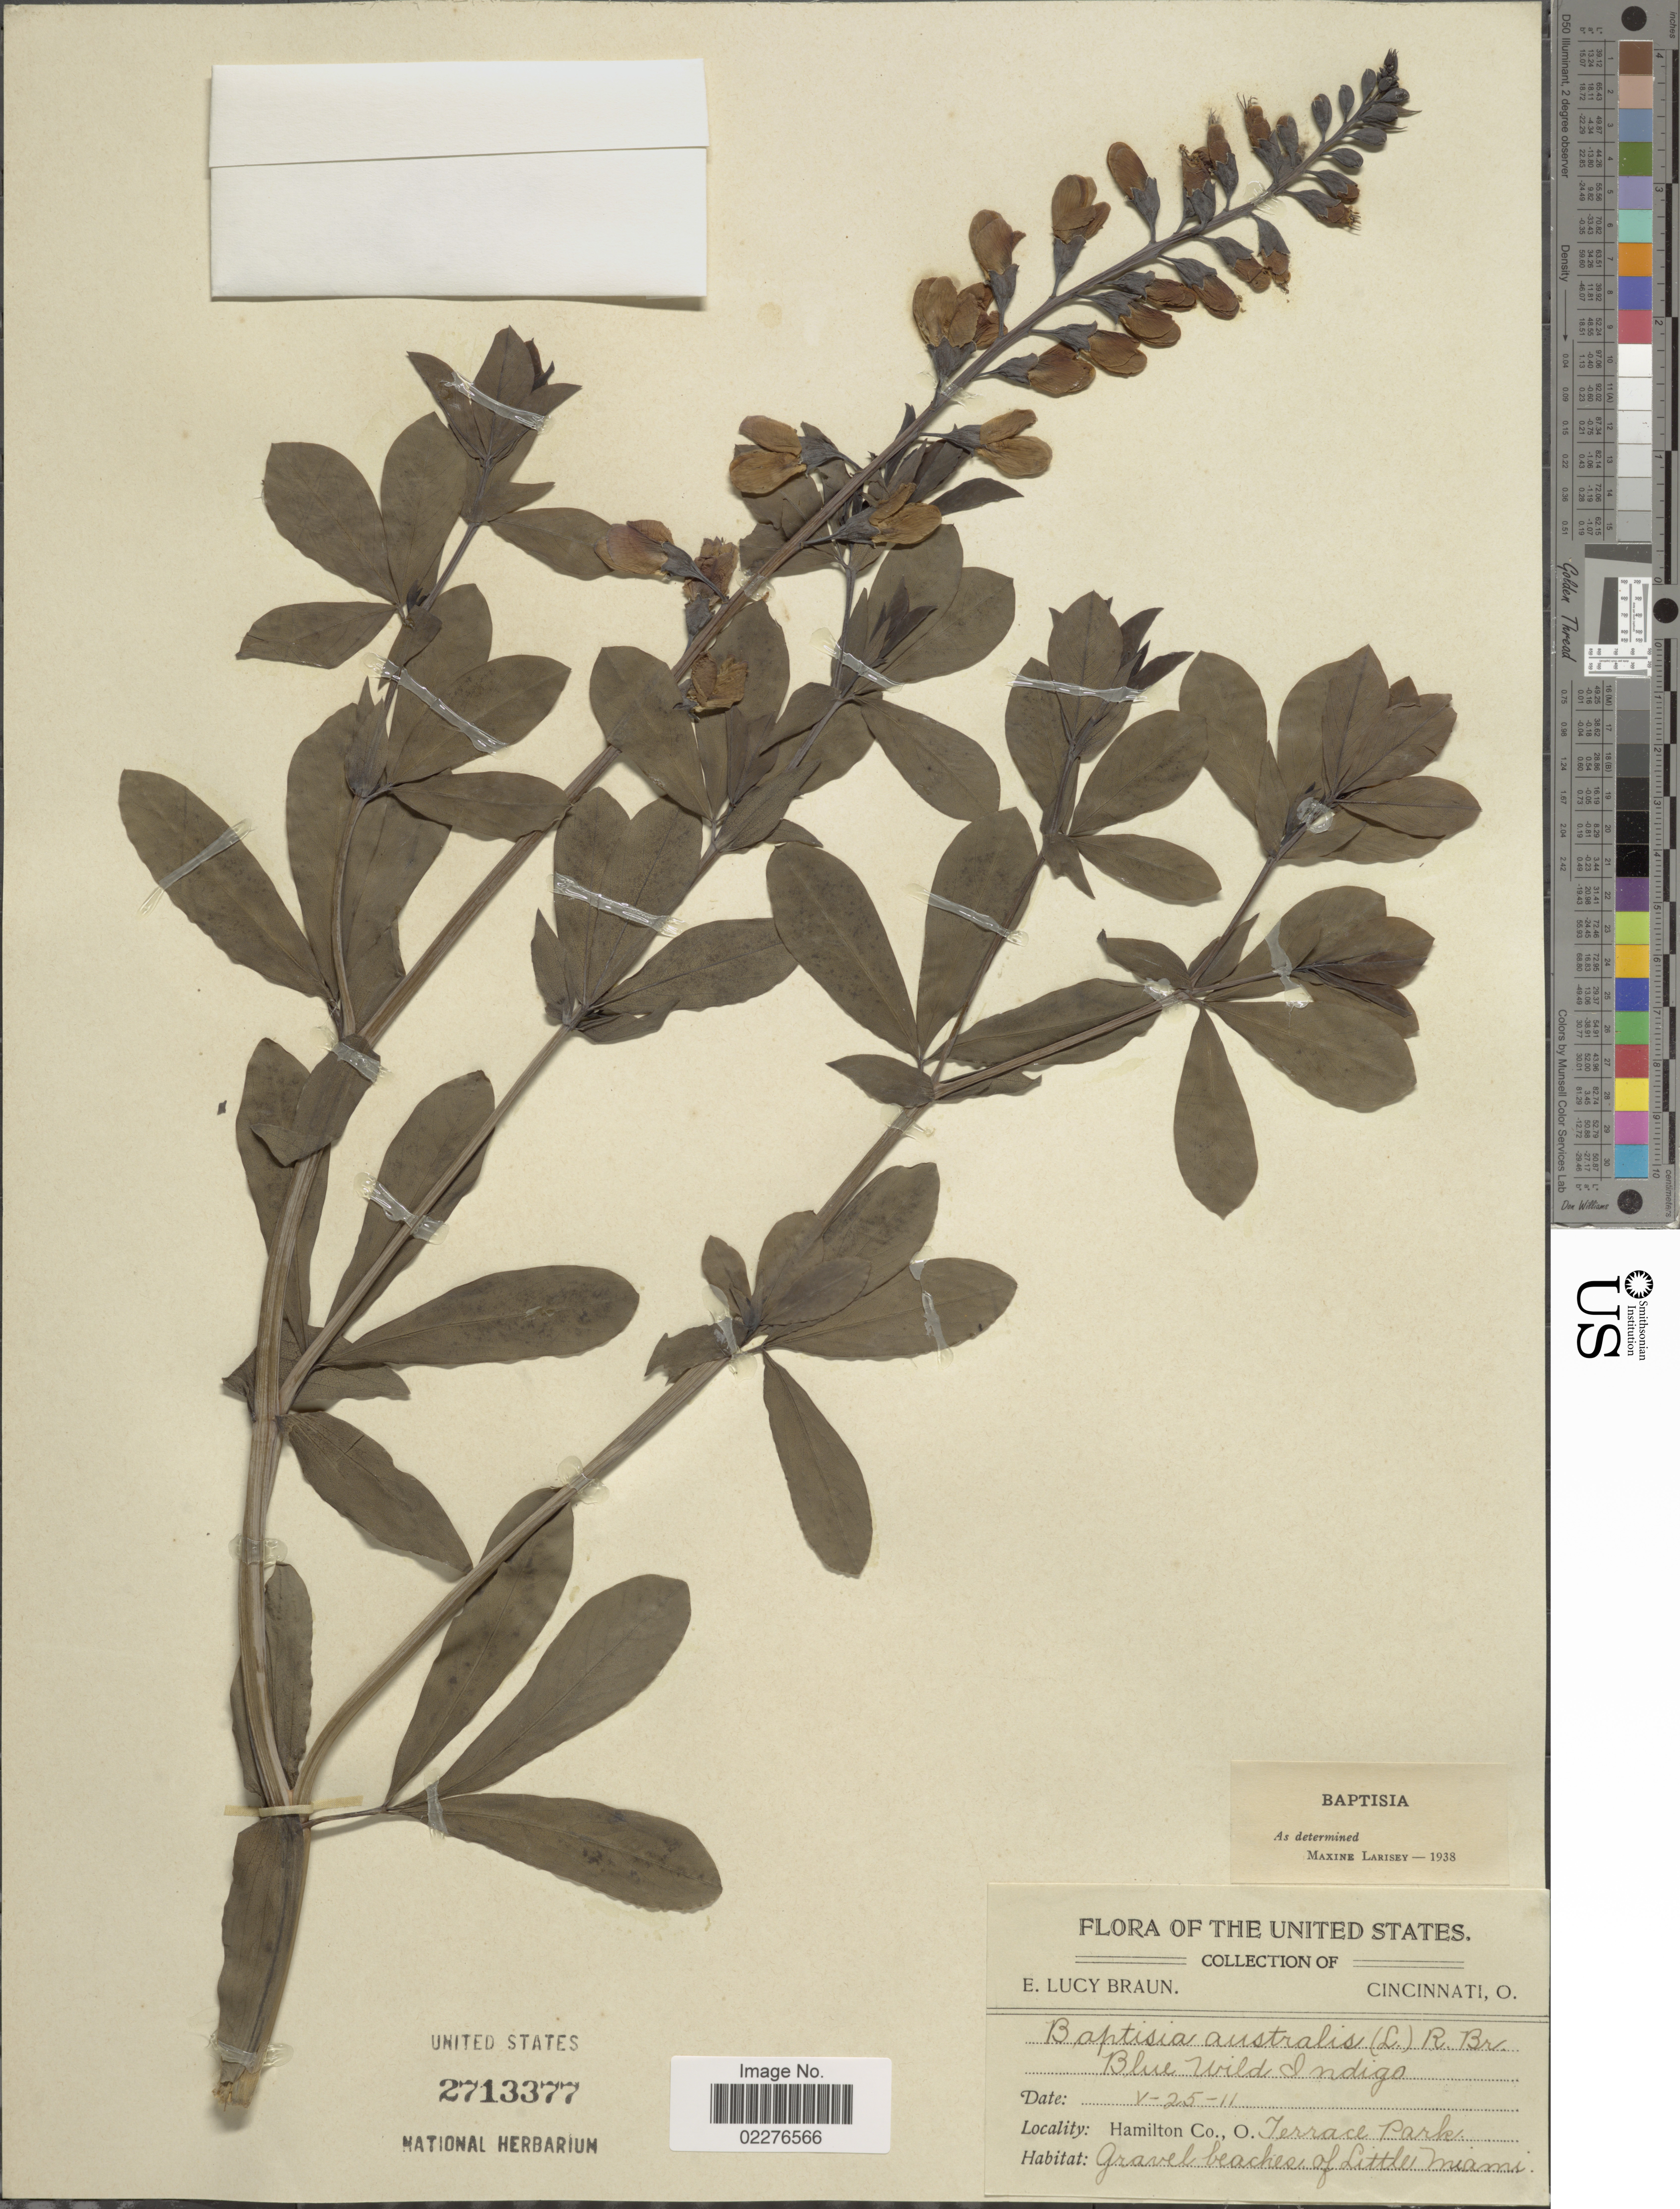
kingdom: Plantae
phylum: Tracheophyta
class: Magnoliopsida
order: Fabales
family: Fabaceae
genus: Baptisia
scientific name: Baptisia australis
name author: (L.) R. Br.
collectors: E. L. Braun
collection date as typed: Transcribed d/m/y: 25/5/11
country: United States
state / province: Ohio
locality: Hamilton Co., O. Terrace Park, gravel beaches of Little Miami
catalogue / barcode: US 2713377